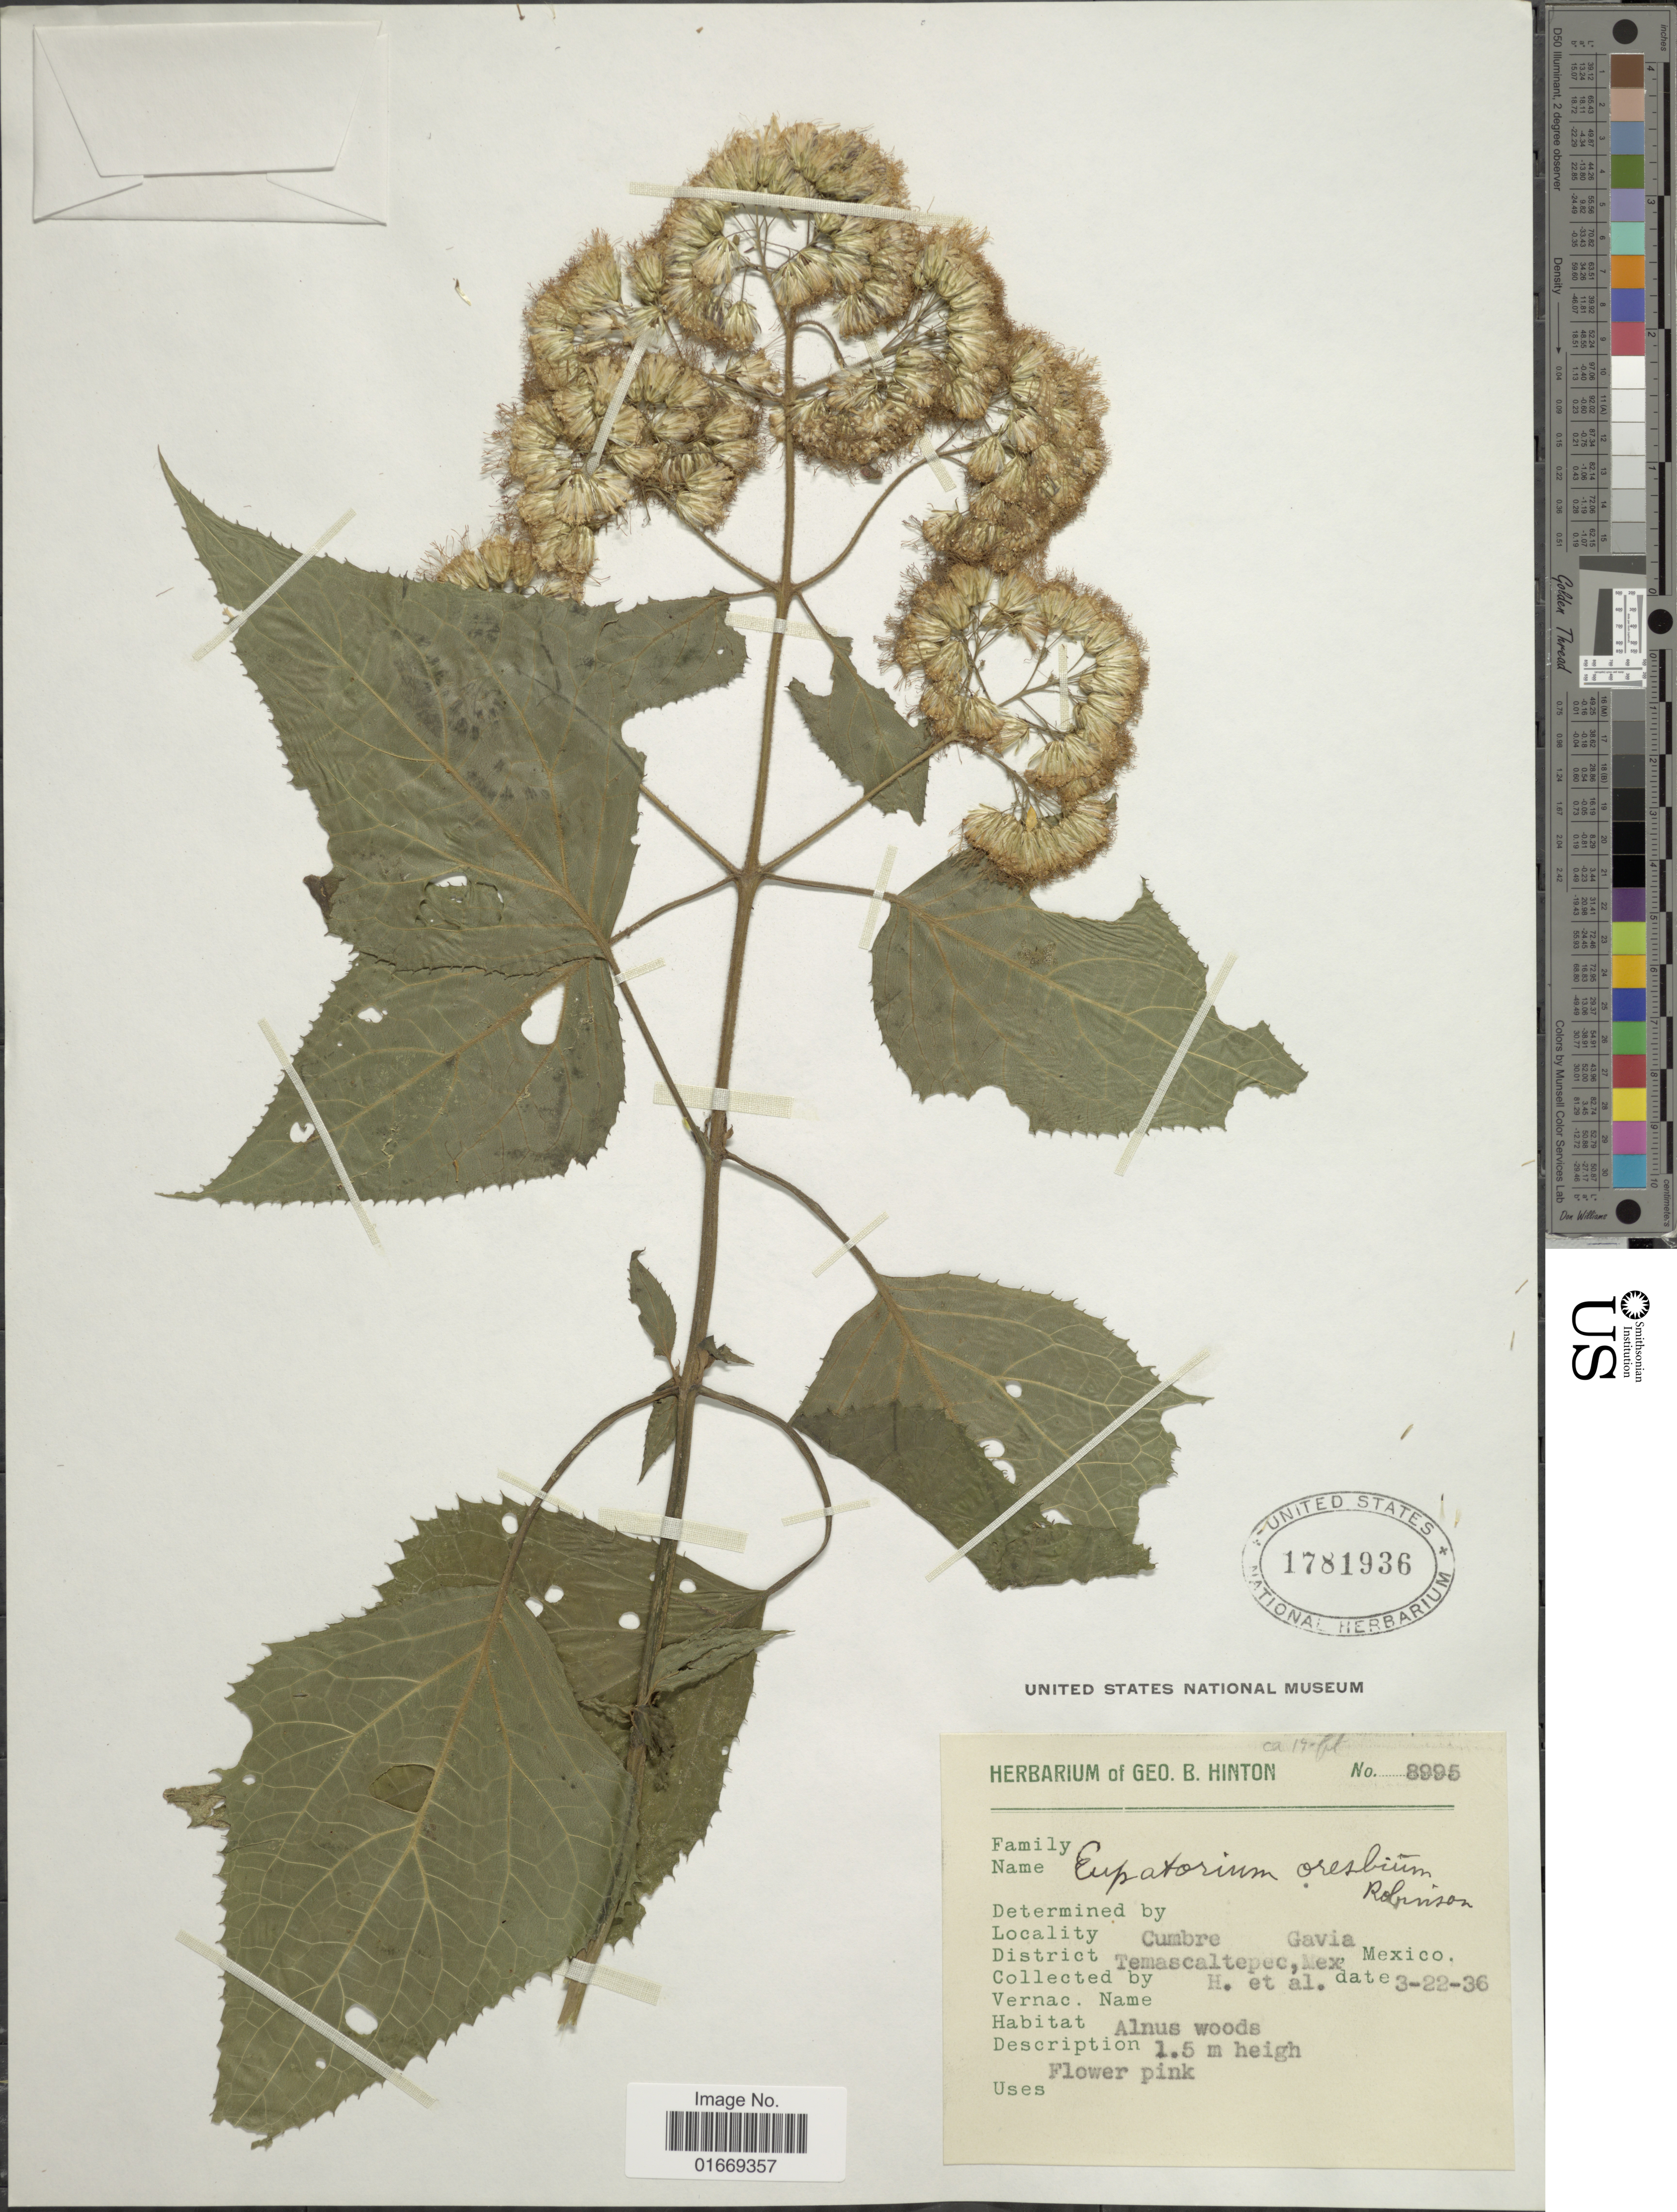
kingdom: Plantae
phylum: Tracheophyta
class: Magnoliopsida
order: Asterales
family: Asteraceae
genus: Bartlettina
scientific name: Bartlettina oresbia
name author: (B.L. Rob.) R.M. King & H. Rob.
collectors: G. B. Hinton & et al.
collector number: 8995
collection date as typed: Transcribed d/m/y: 22/3/36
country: Mexico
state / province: México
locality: Cumbre, Gavia. District Temascaltepec, Mex, Mexico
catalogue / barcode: US 1781936